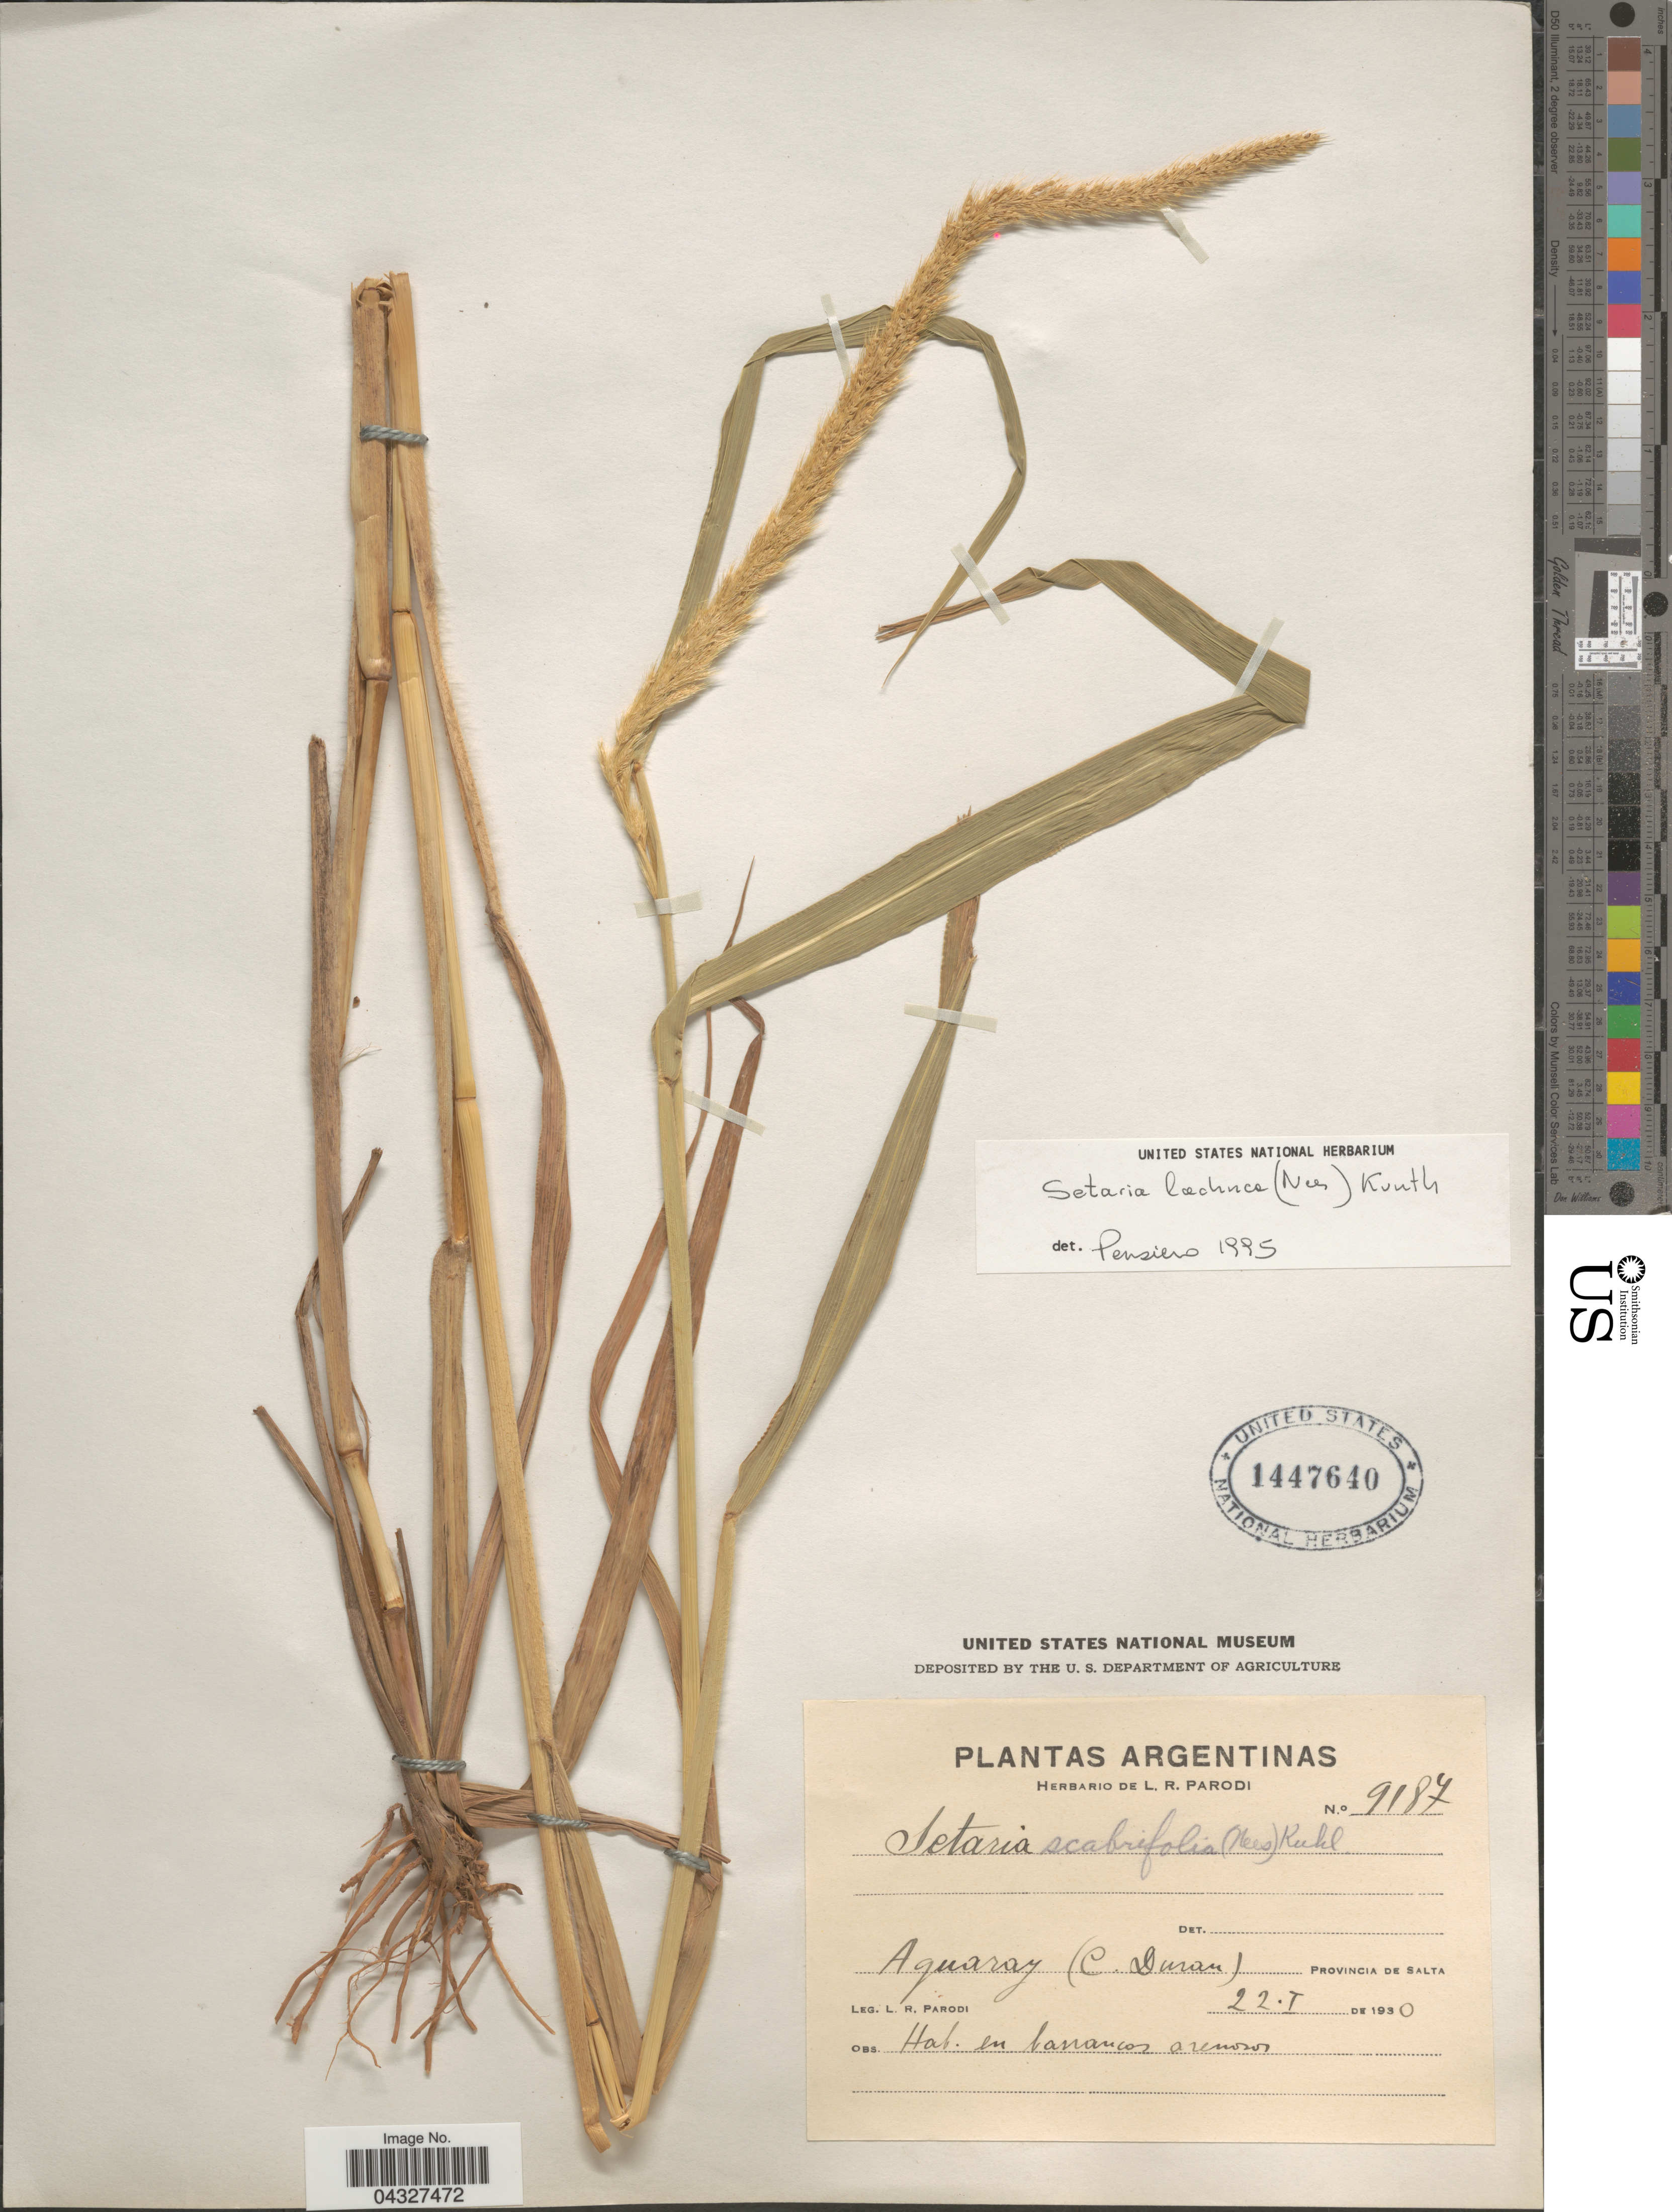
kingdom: Plantae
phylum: Tracheophyta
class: Liliopsida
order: Poales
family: Poaceae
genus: Setaria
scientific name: Setaria lachnea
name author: (Nees) Kunth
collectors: L. R. Parodi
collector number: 9187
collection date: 1930-01-22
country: Argentina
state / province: Salta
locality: Aquaray (C. Duran).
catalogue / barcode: US 1447640